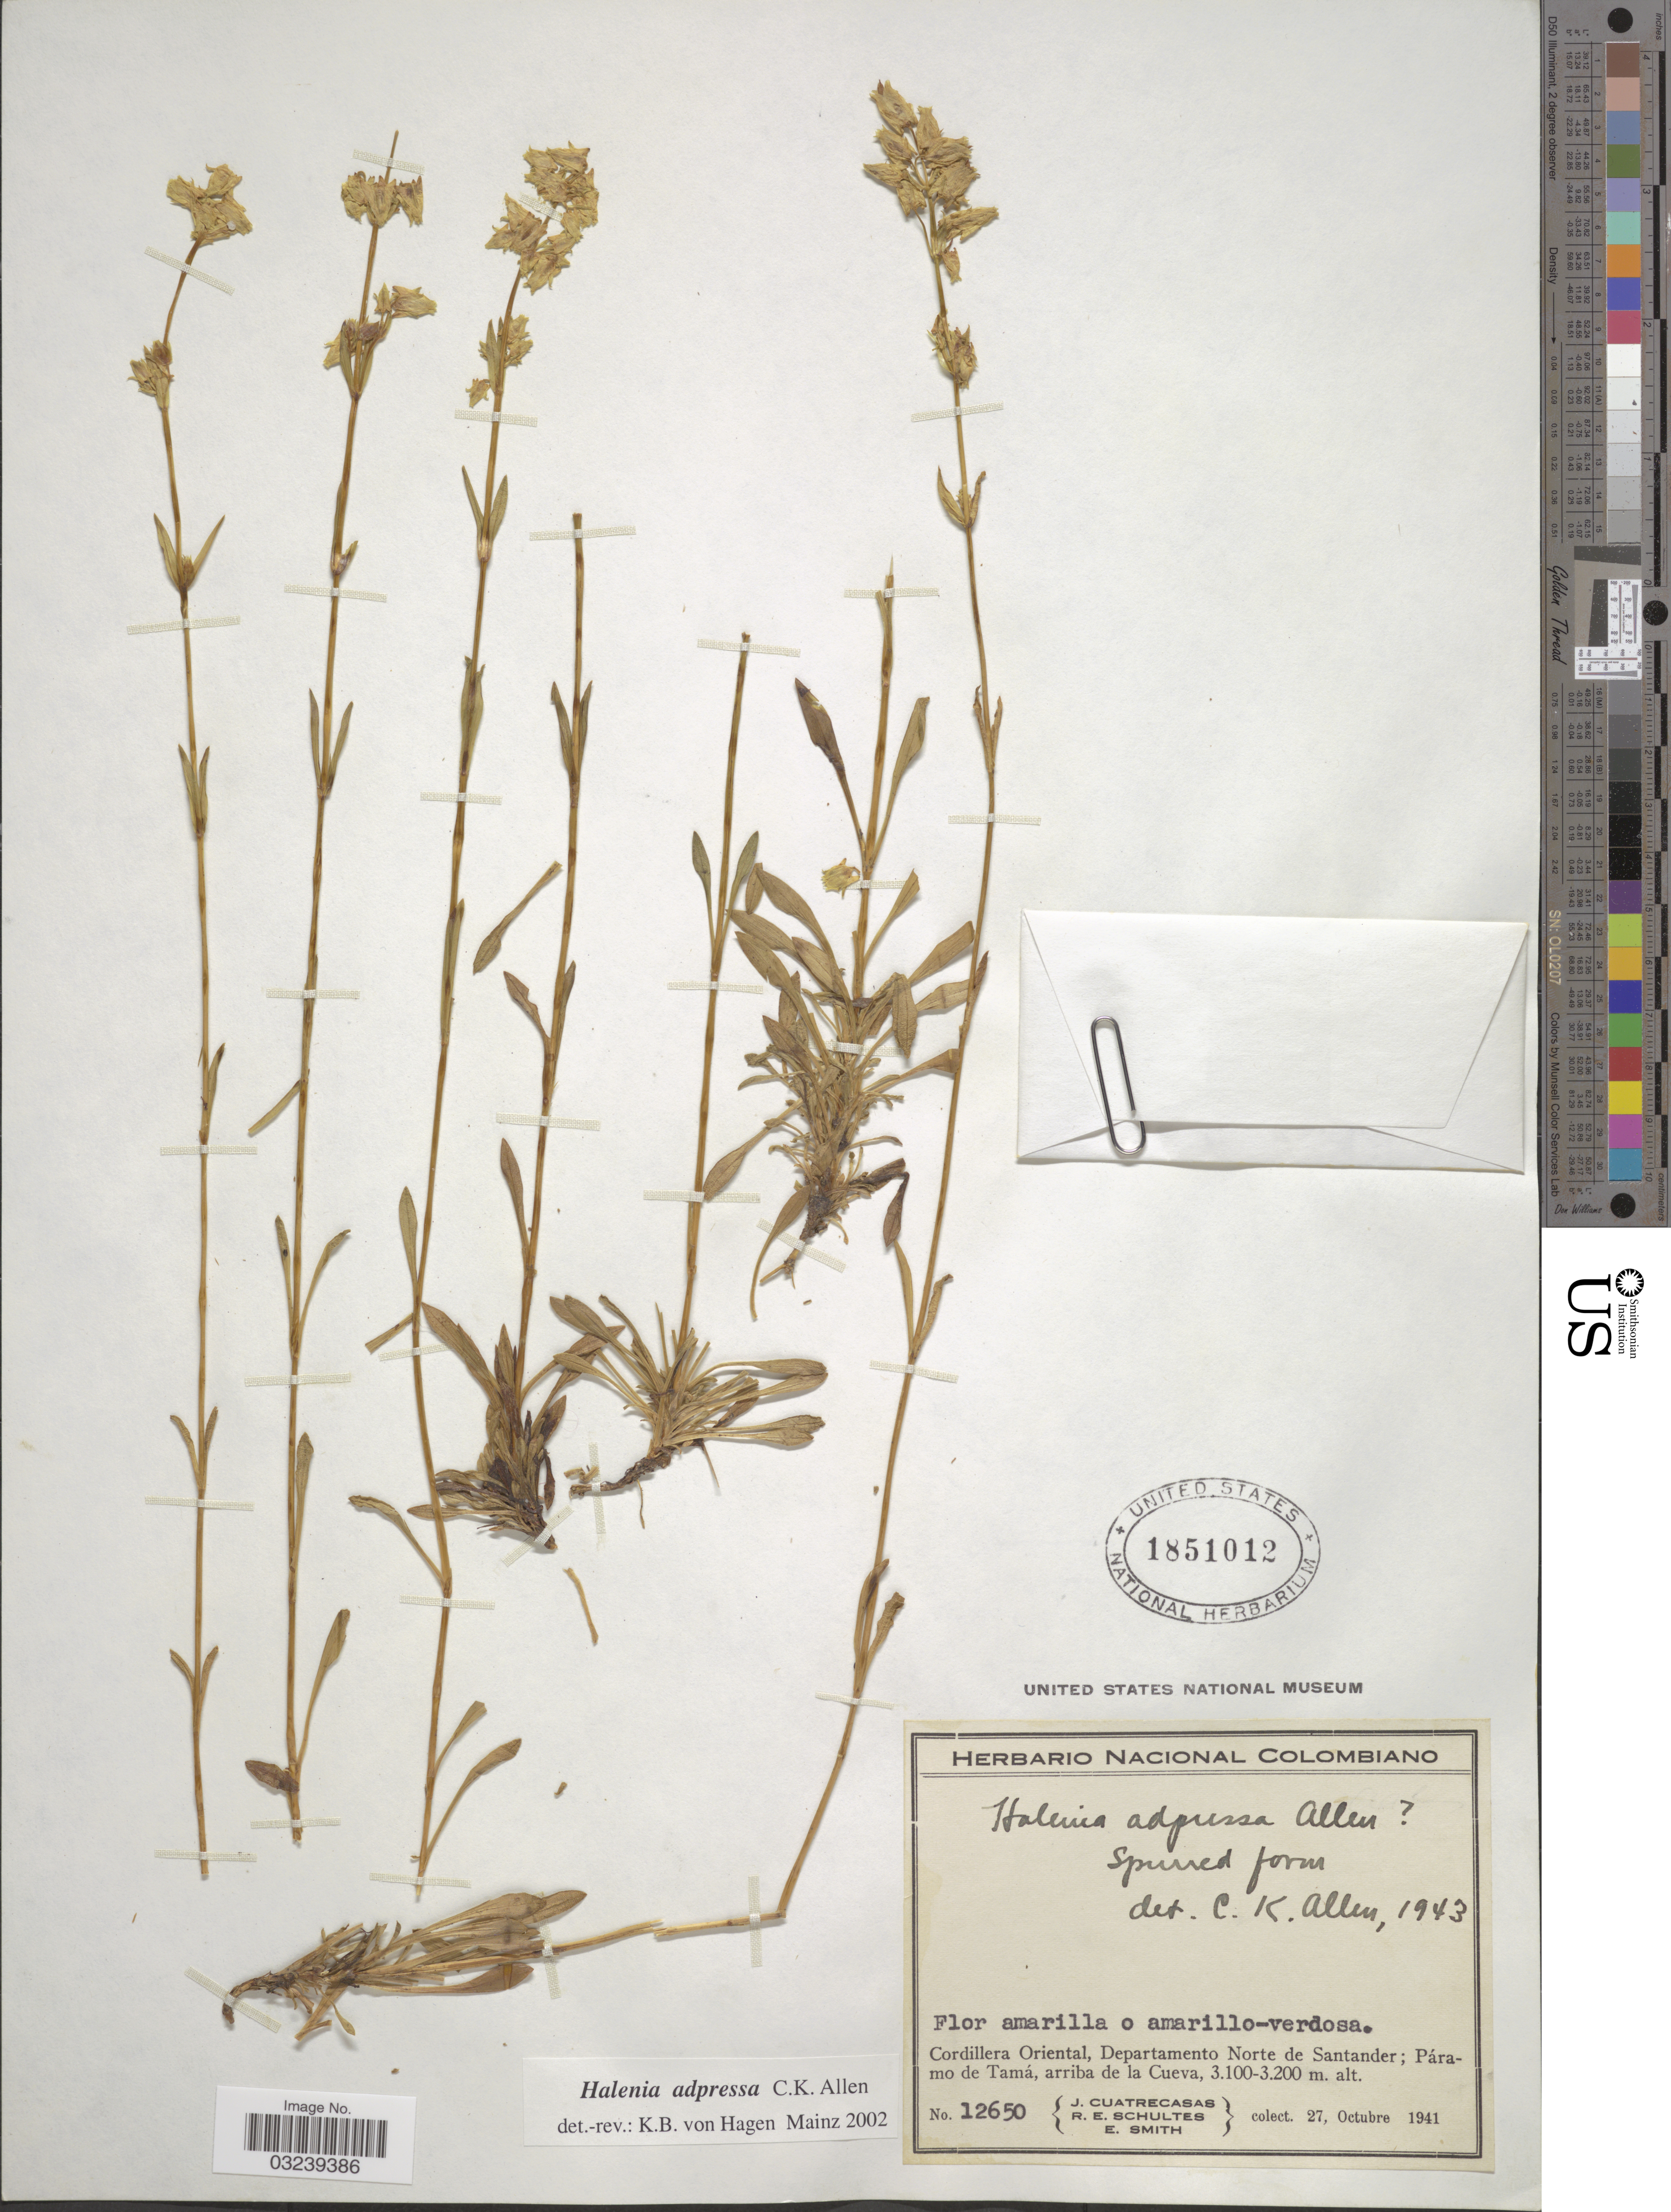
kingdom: Plantae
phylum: Tracheophyta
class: Magnoliopsida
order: Gentianales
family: Gentianaceae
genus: Halenia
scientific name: Halenia adpressa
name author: C.K. Allen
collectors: J. Cuatrecasas, R. E. Schultes & E. Smith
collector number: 12650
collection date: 1941-10-27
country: Colombia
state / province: Norte de Santander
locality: Cordillera Oriental, Departamento Norte de Santander; Páramo de Tamá, arriba de la Cueva.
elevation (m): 3100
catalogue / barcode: US 1851012